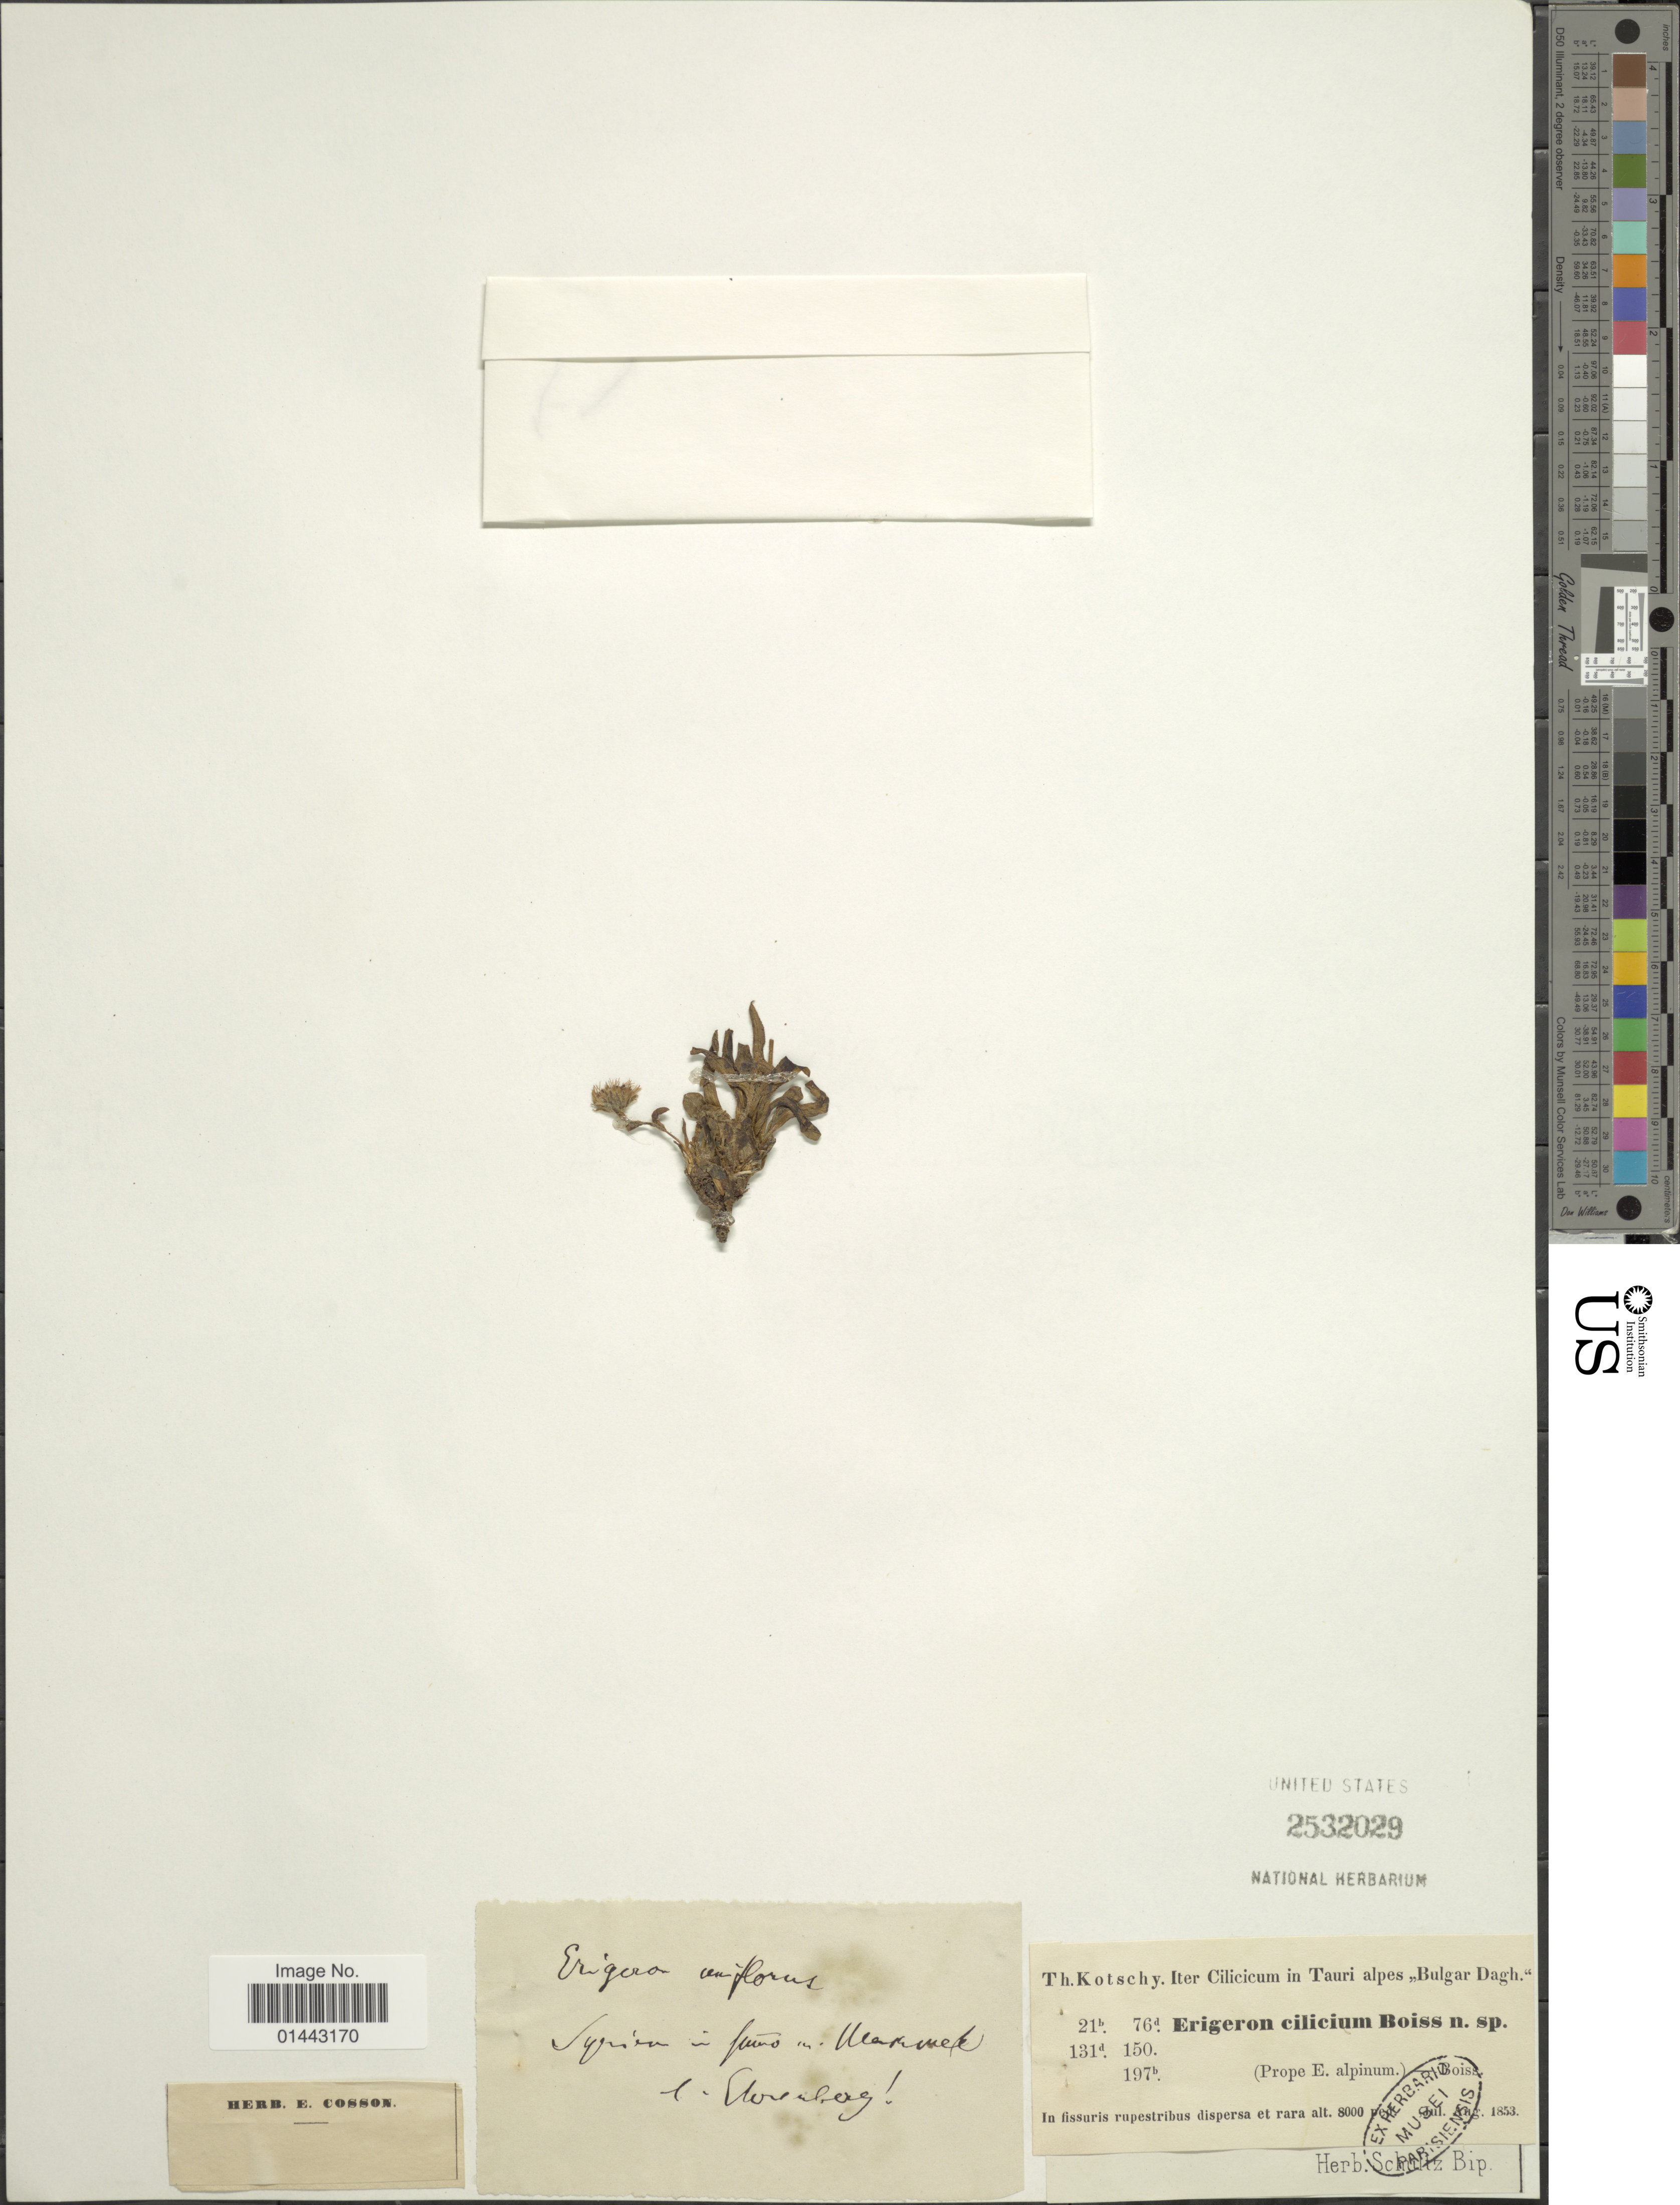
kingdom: Plantae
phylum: Tracheophyta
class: Magnoliopsida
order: Asterales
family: Asteraceae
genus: Erigeron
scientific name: Erigeron uniflorus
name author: L.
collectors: K. G. Kotschy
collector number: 76a?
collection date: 1853-07/1853-08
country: Turkey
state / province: Mersin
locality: In fissuris rupestribus dispersa et rara.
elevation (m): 2438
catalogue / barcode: US 2532029